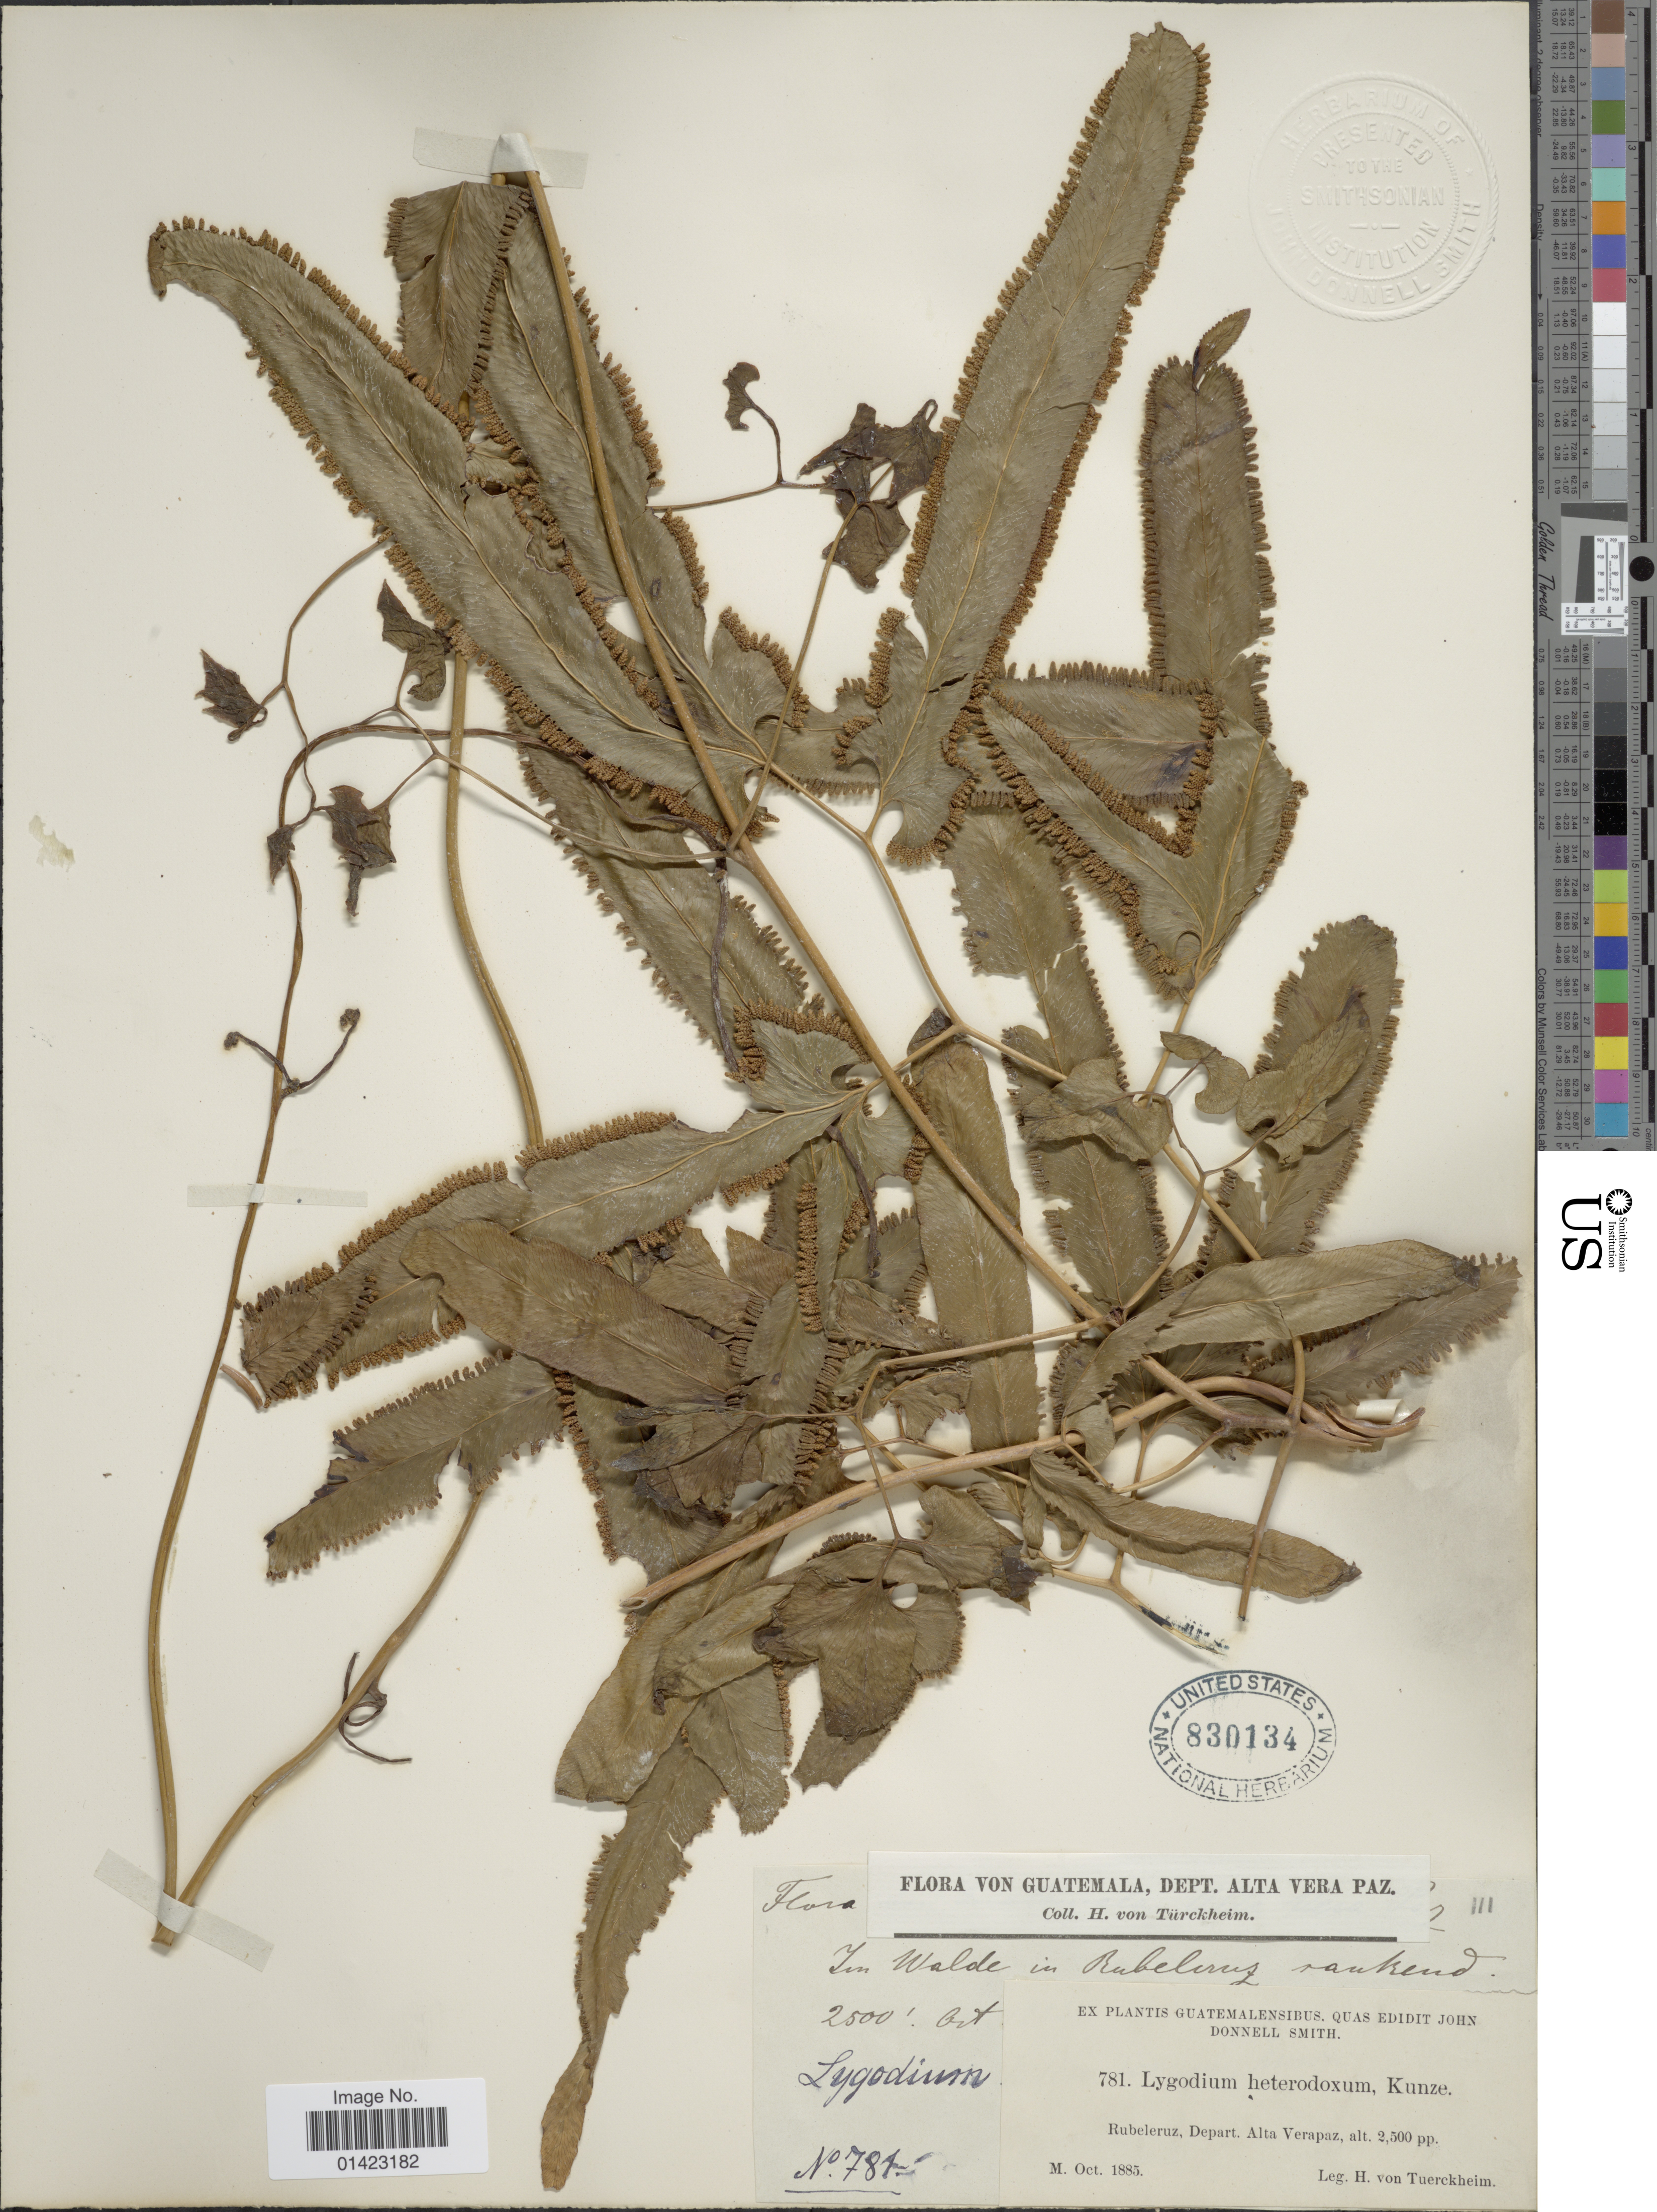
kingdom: Plantae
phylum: Tracheophyta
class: Polypodiopsida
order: Schizaeales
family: Lygodiaceae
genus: Lygodium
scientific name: Lygodium heterodoxum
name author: Kunze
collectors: H. von Tuerckheim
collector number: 781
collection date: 1885-10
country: Guatemala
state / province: Alta Verapaz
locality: Rubeleruz, Depart. Alta Verapaz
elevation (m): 762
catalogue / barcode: US 830134